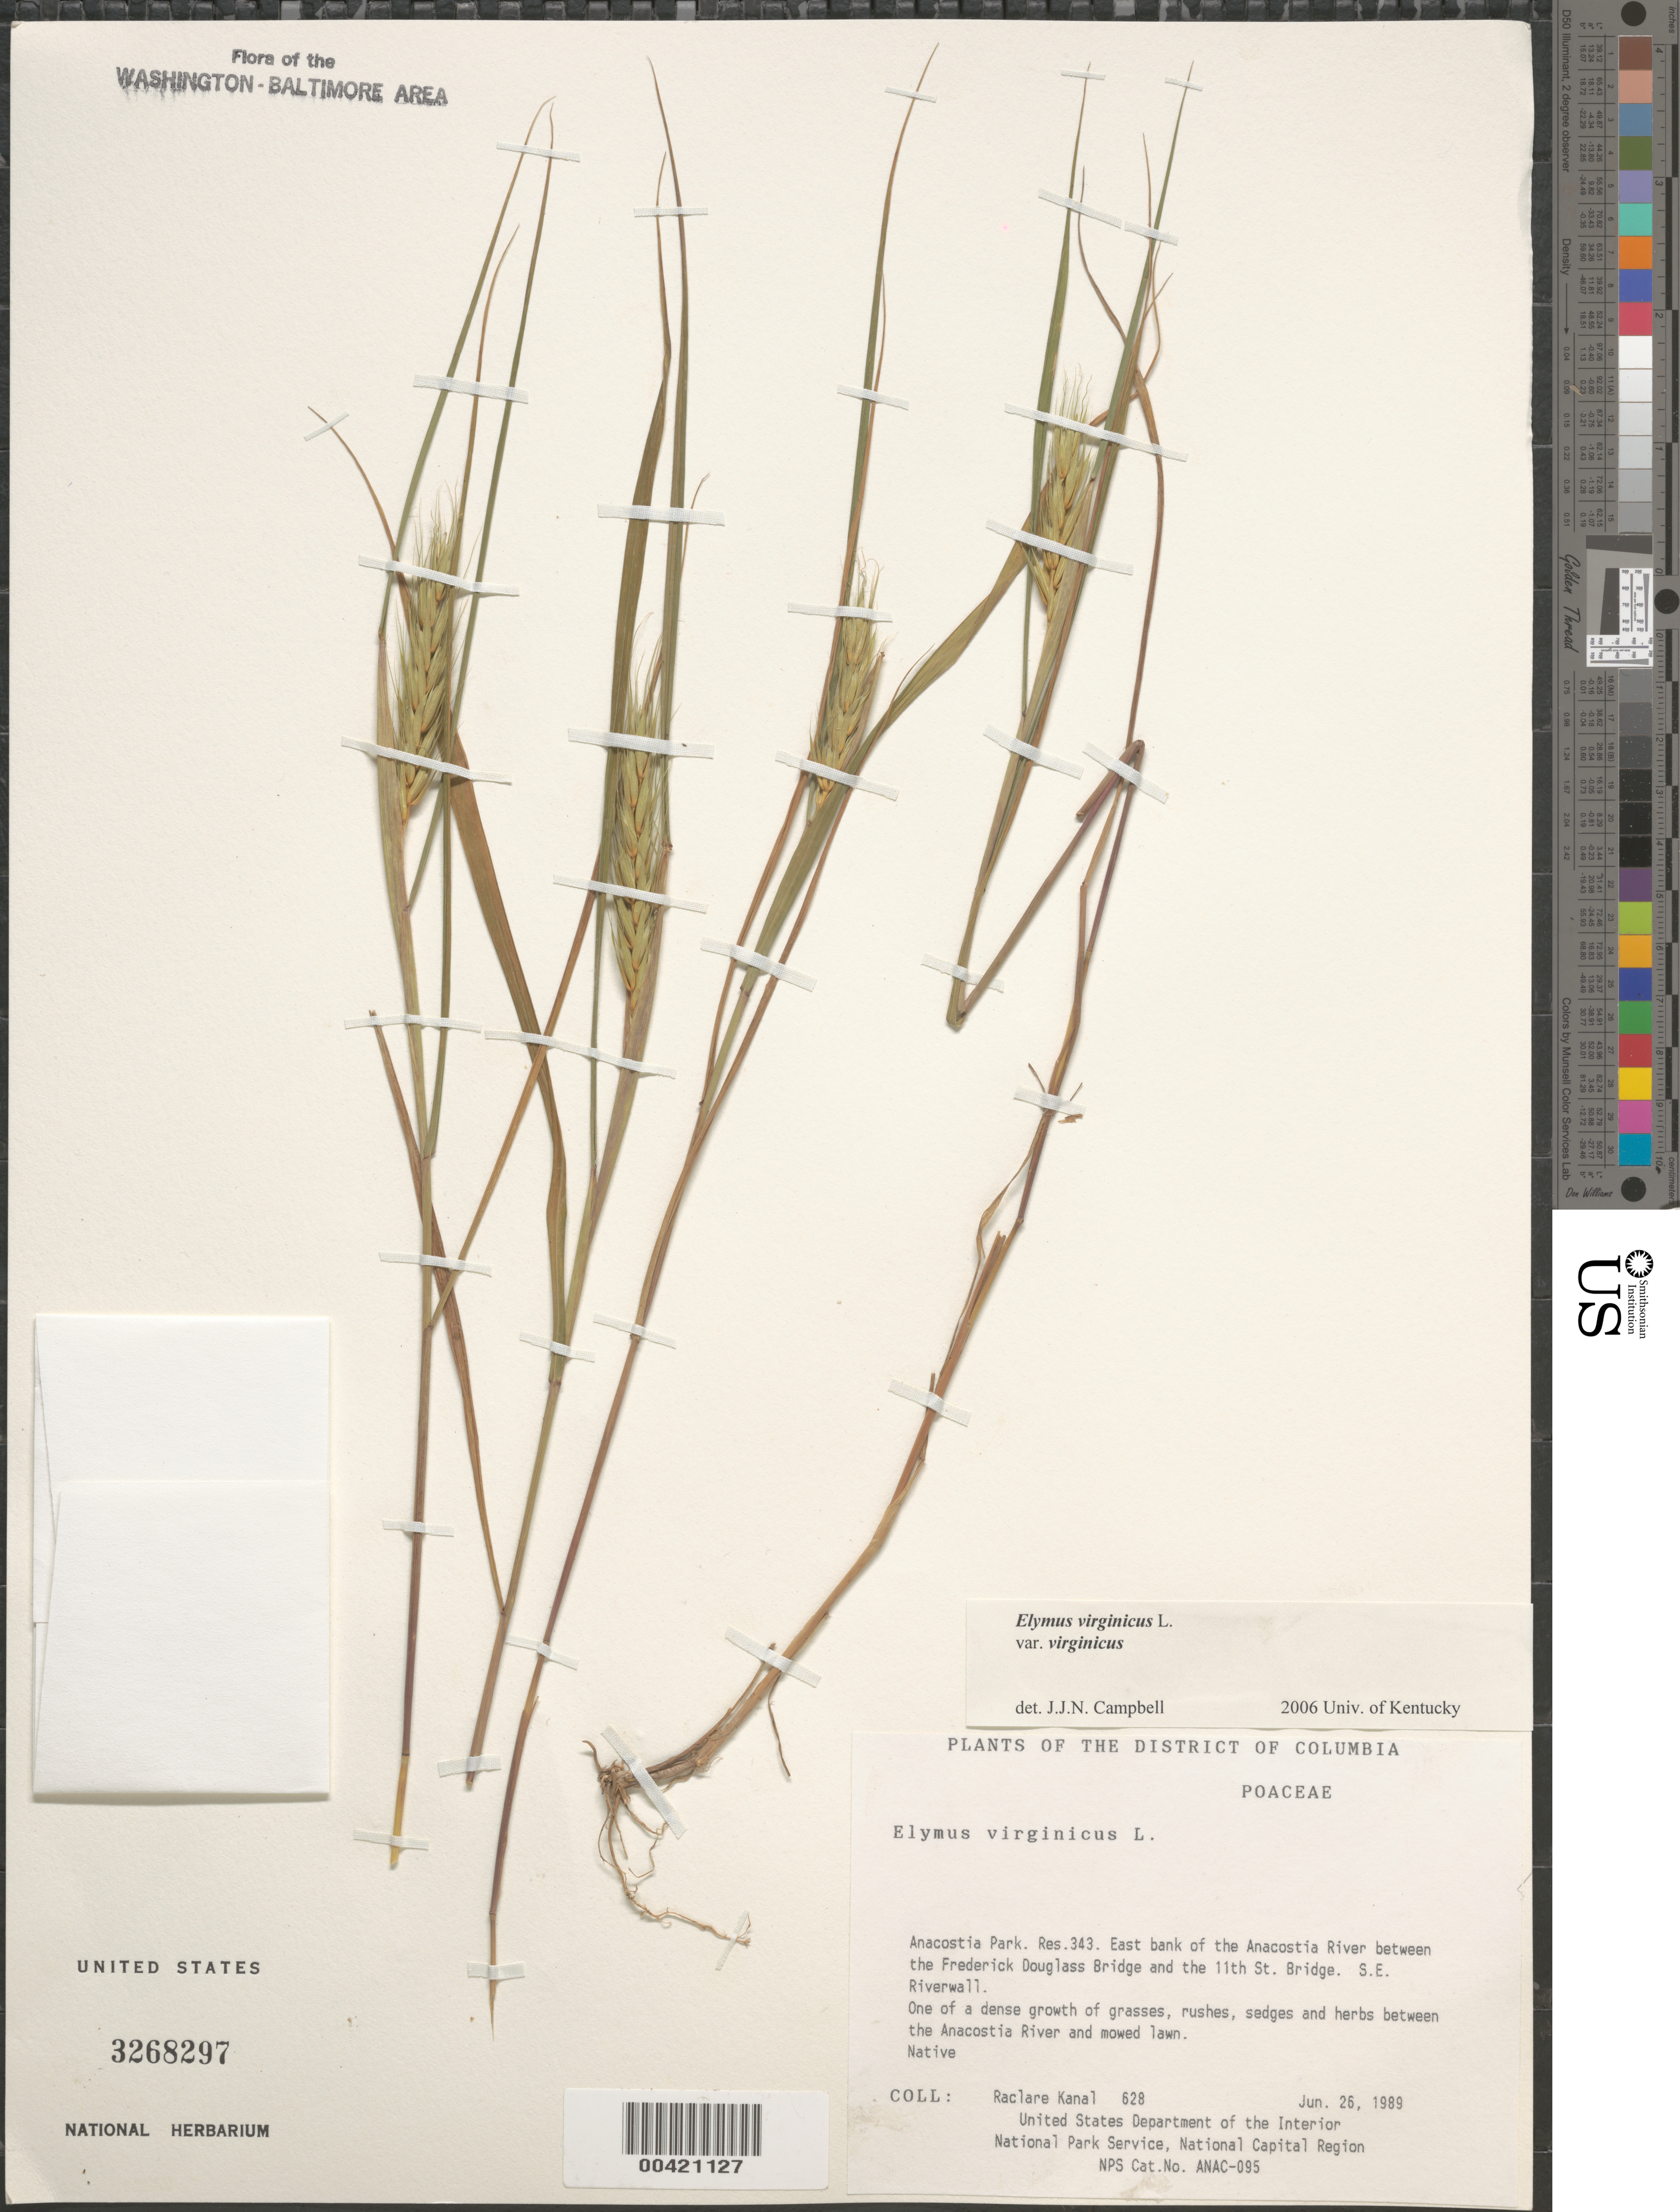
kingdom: Plantae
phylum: Tracheophyta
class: Liliopsida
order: Poales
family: Poaceae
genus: Elymus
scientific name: Elymus virginicus var. virginicus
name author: L.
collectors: R. Kanal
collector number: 628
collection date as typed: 26 Jun 1989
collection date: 1989-06-26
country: United States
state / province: District of Columbia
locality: Anacostia Park, E of Anacostia River, N of Frederick Douglass Bridge, S of 11th street Bridge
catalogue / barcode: US 3268297